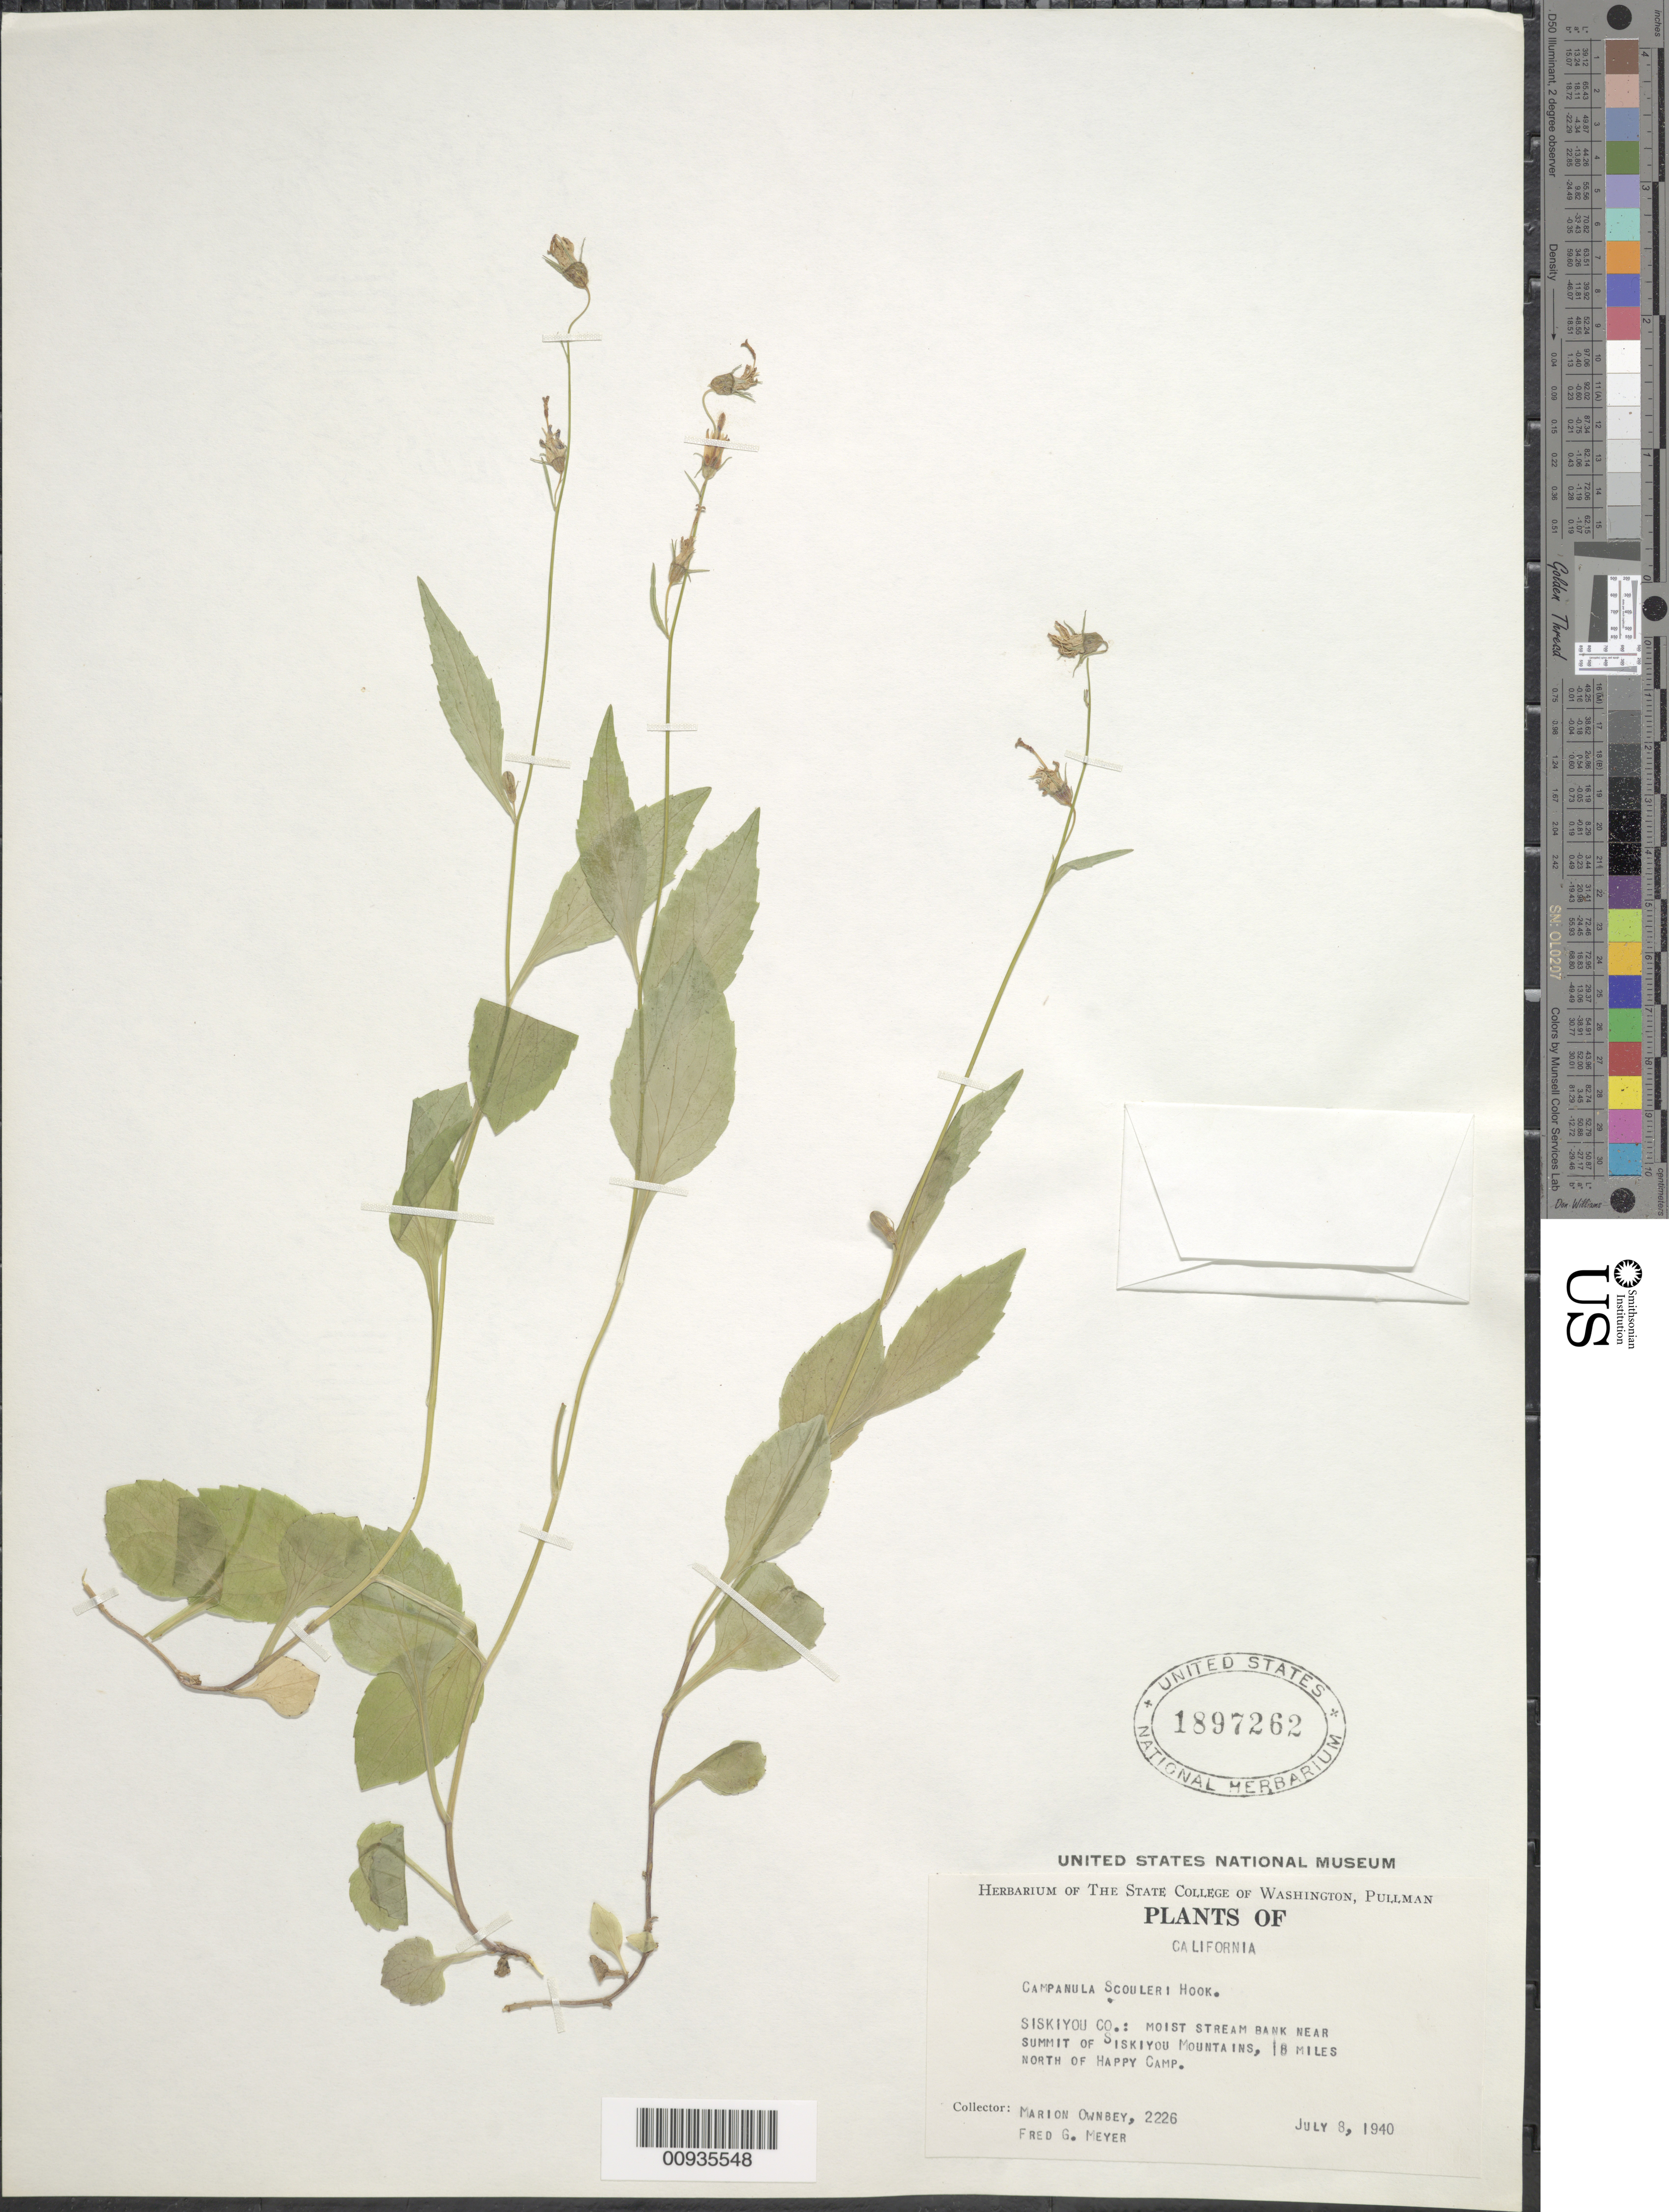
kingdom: Plantae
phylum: Tracheophyta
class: Magnoliopsida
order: Asterales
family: Campanulaceae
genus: Campanula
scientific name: Campanula scouleri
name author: Hook.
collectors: F. M. Ownbey & F. G. Meyer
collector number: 2226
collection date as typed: July 8, 1940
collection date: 1940-07-08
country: United States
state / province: California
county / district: Siskiyou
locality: Siskiyou Mountains, 18 miles north of Happy Camp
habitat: moist stream bank near summit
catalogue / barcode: US 1897262